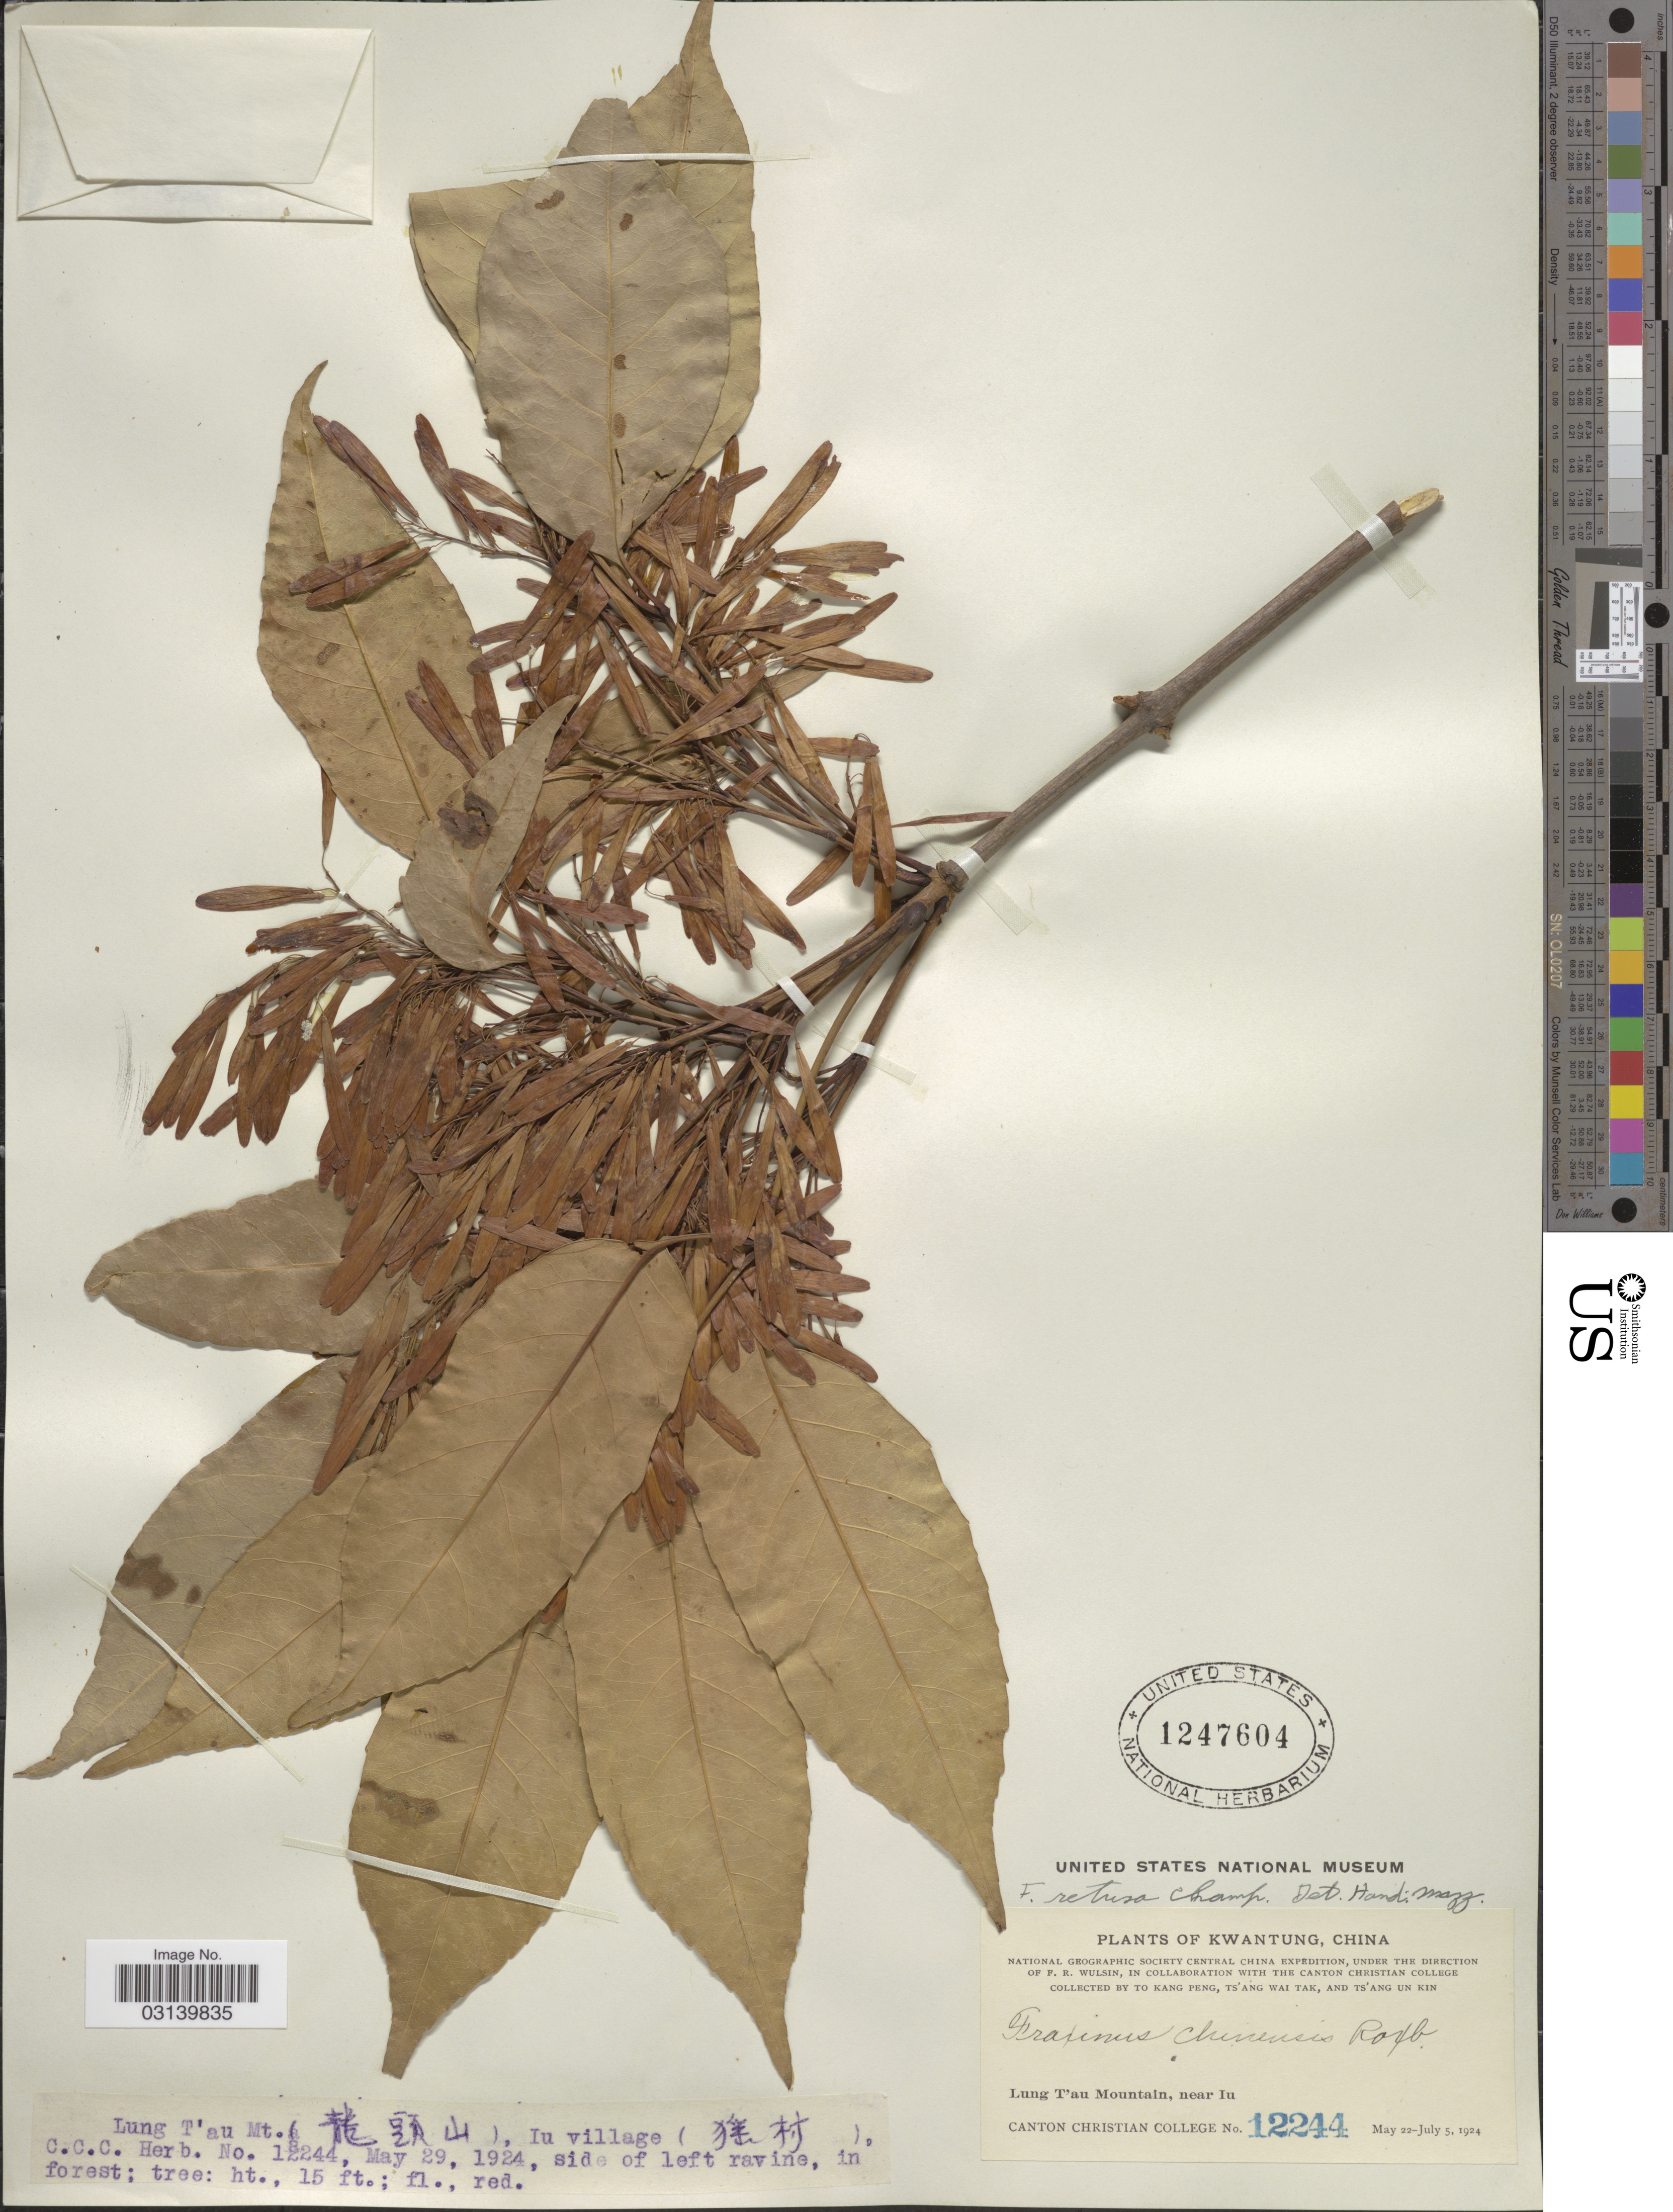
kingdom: Plantae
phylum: Tracheophyta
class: Magnoliopsida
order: Lamiales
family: Oleaceae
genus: Fraxinus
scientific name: Fraxinus championii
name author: Little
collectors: T. K. Peng, W. T. Tsang & Ts' Ang Un Kin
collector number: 12244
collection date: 1924-05-29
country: China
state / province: Guangdong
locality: Kwangtung. Lung T'au Mountain (X), near Iu. Iu village (X), side of left ravine.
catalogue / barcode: US 1247604